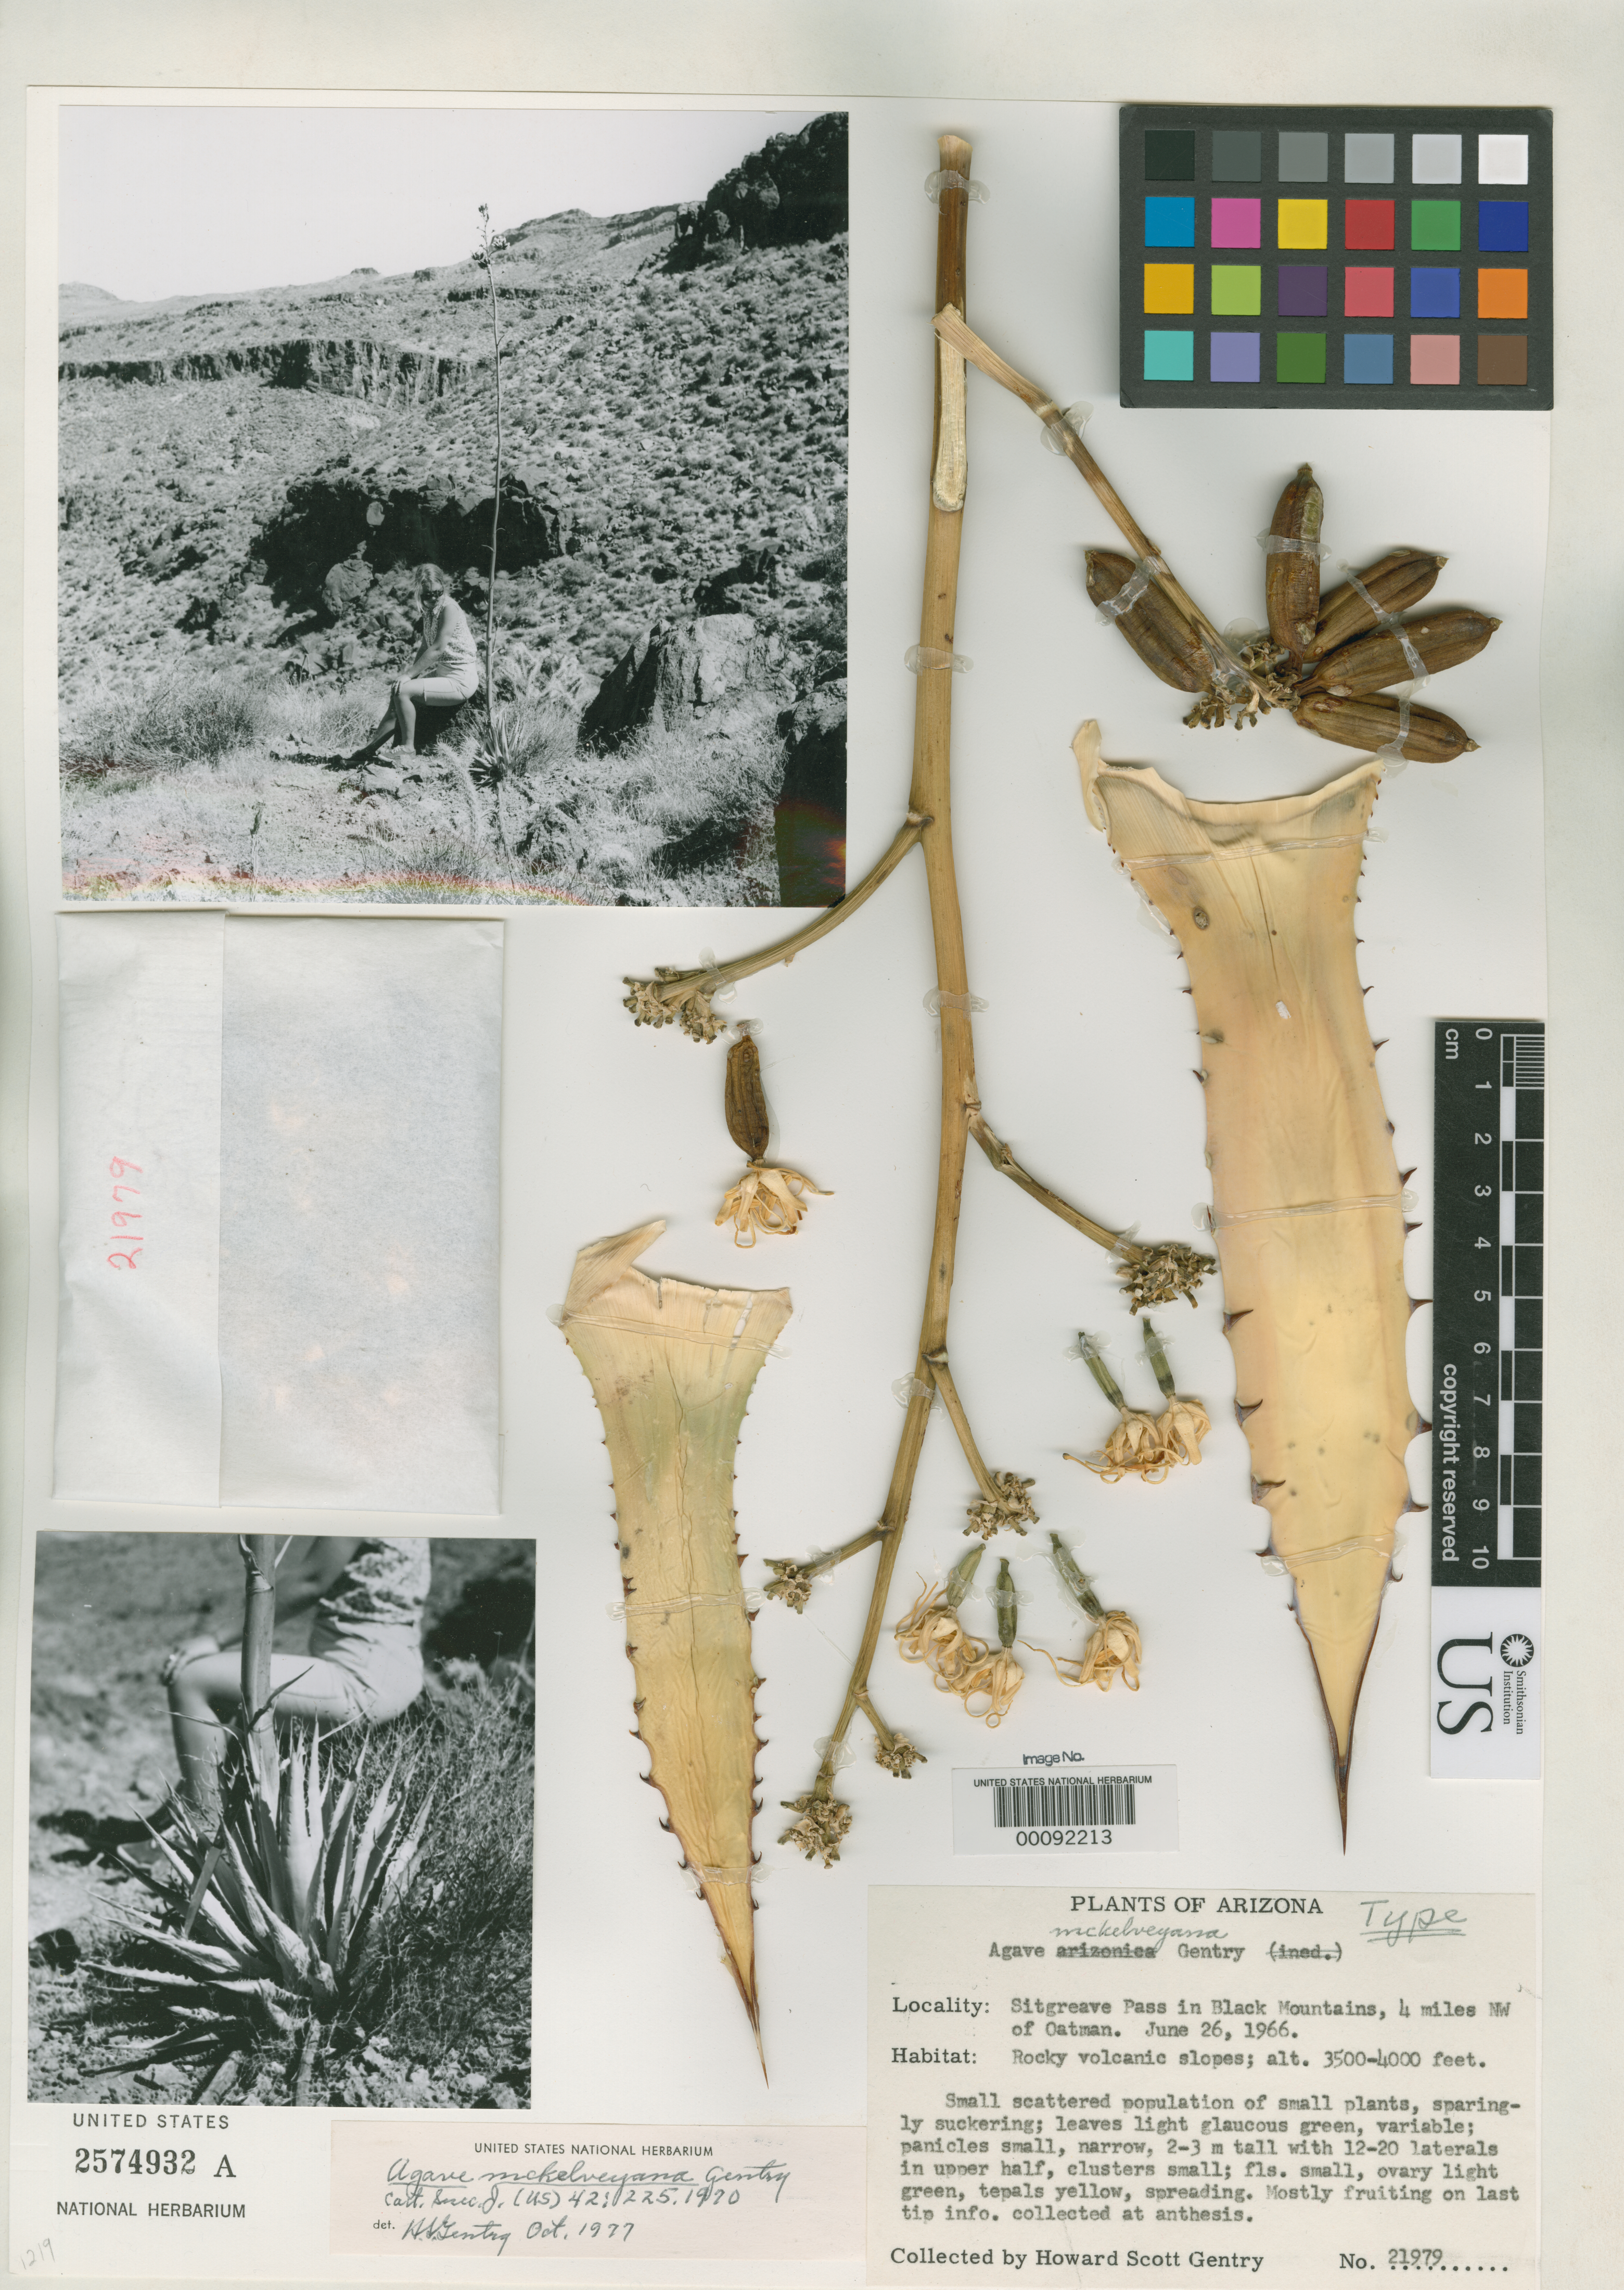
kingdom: Plantae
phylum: Tracheophyta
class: Liliopsida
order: Asparagales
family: Asparagaceae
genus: Agave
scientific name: Agave mckelveyana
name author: Gentry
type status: Type Collection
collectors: H. S. Gentry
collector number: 21979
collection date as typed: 26 Jun 1966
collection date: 1966-06-26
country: United States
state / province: Arizona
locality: Sitgreave Pass in Black Mts., 4 miles NW of Oatman.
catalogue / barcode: US 2574932A